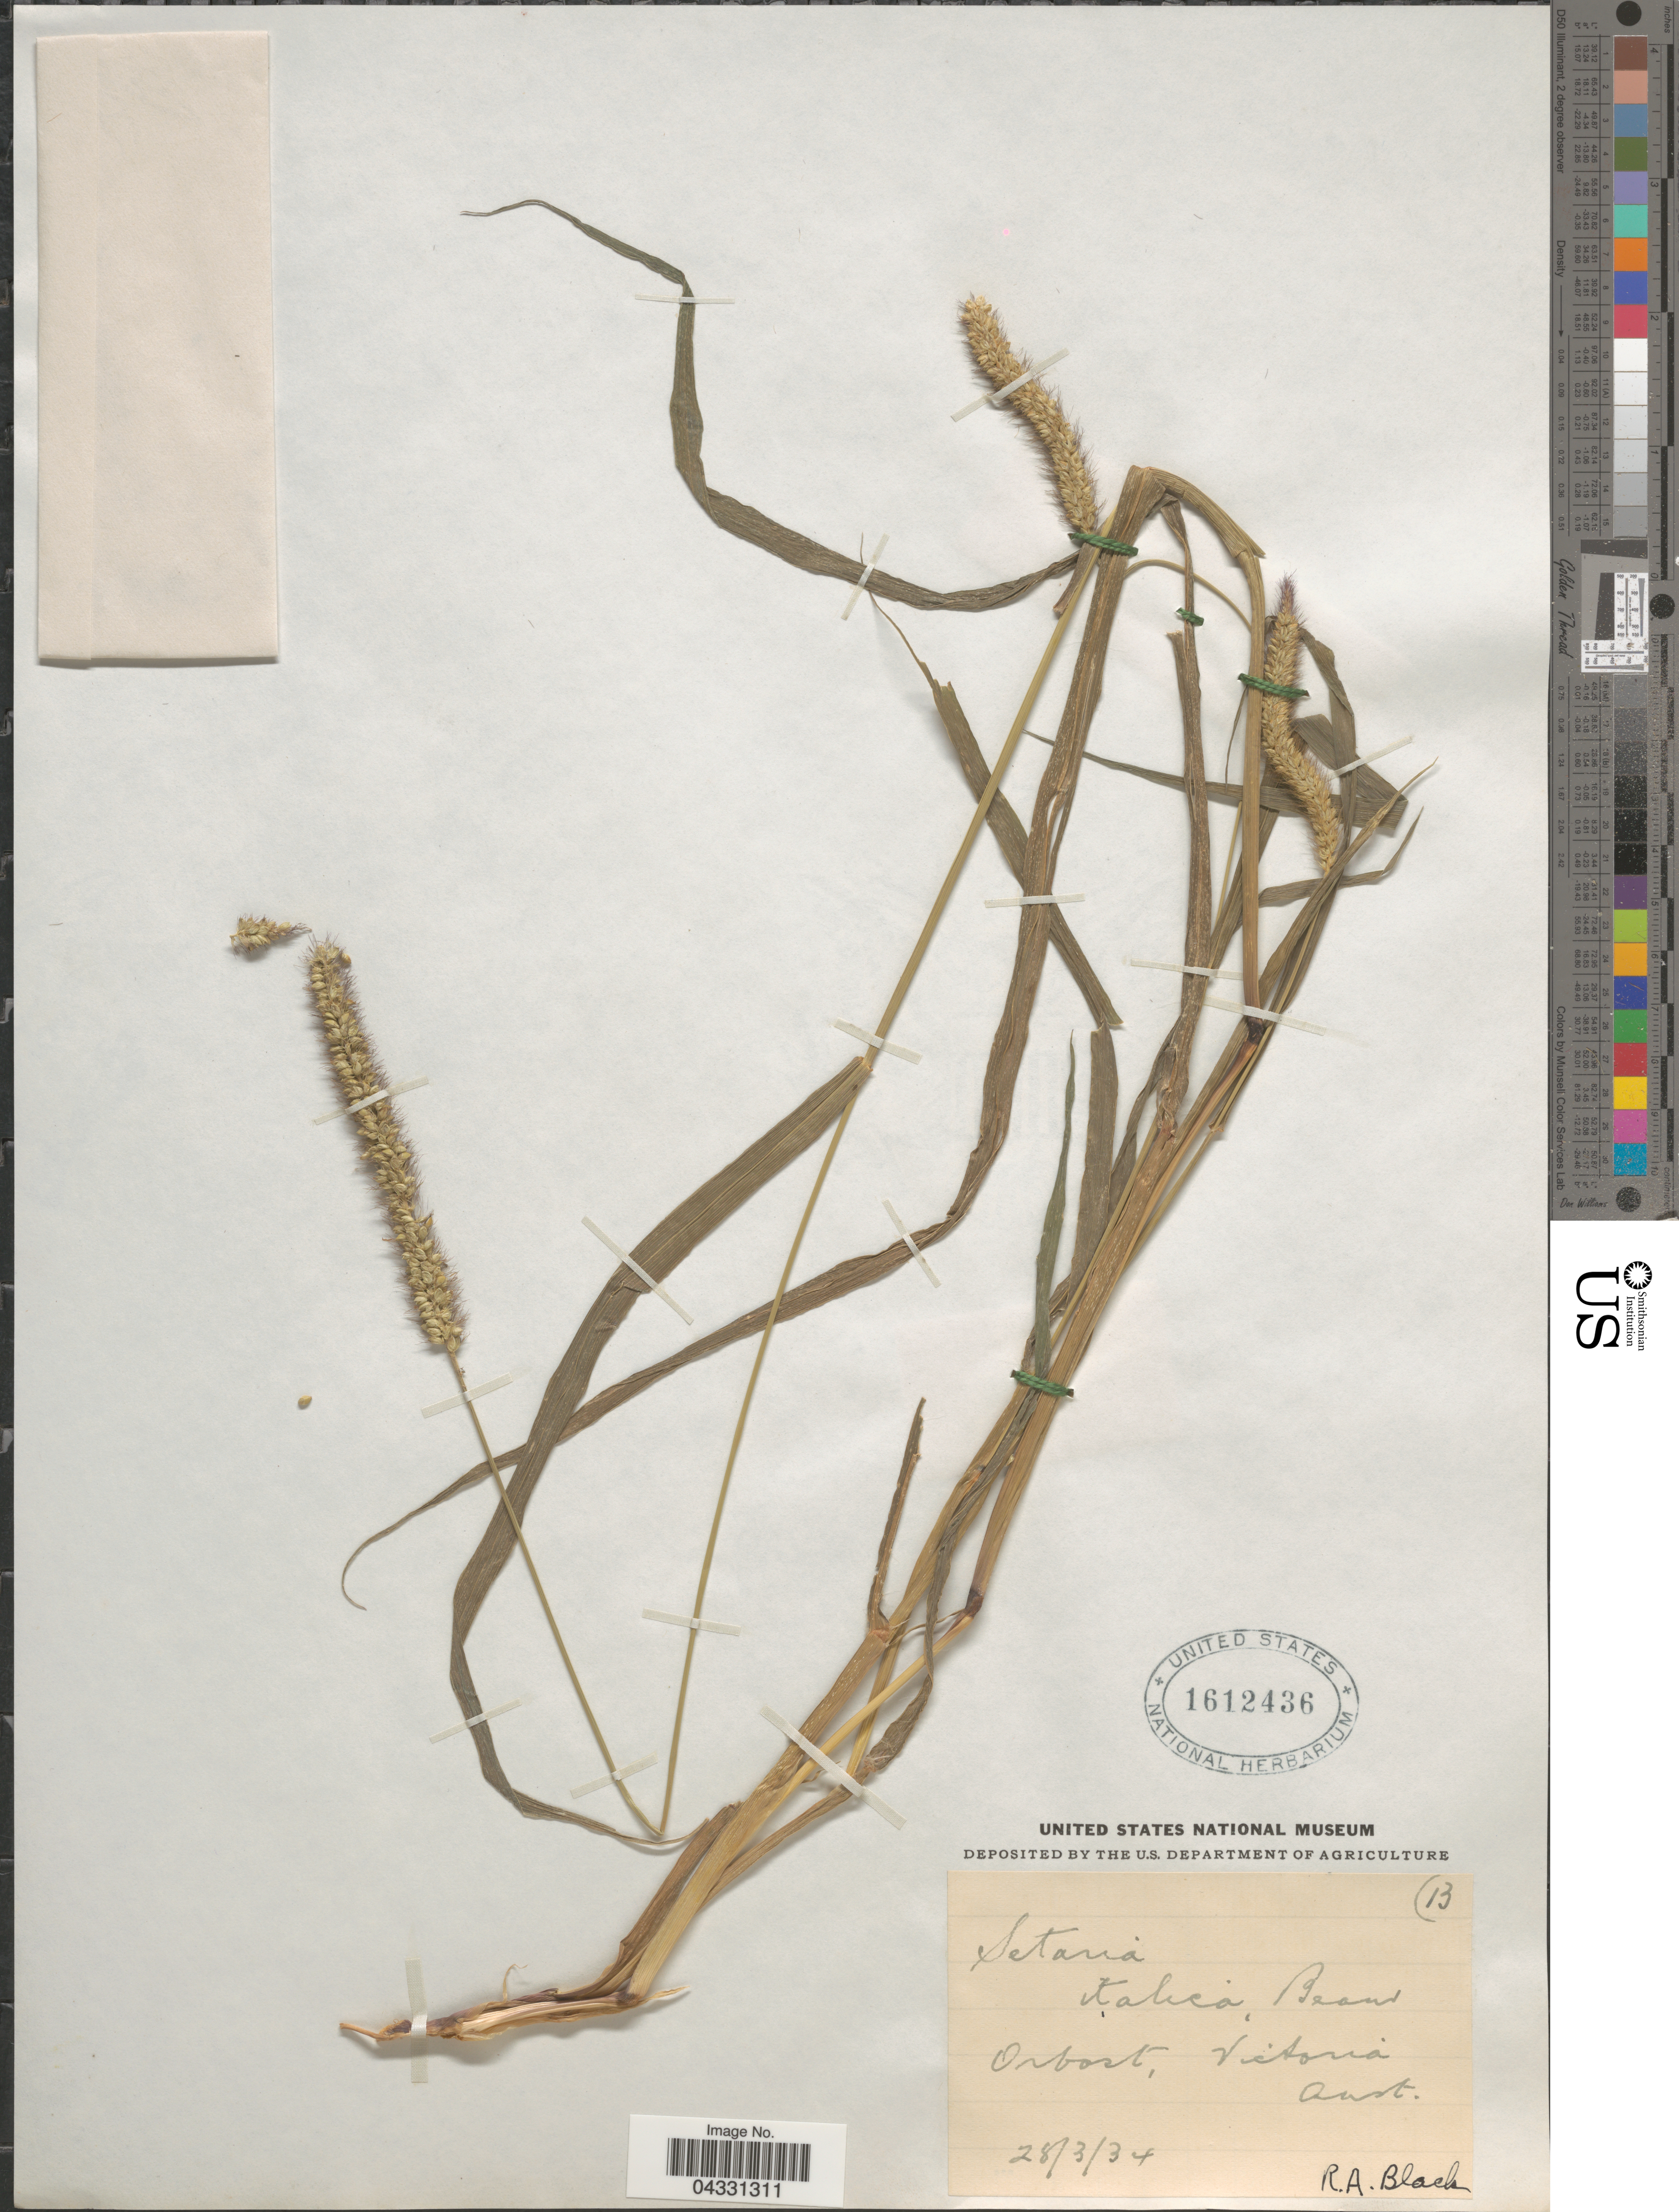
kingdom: Plantae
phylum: Tracheophyta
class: Liliopsida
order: Poales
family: Poaceae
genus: Setaria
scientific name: Setaria sp.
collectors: R. A. Black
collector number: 13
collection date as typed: Transcribed d/m/y: 28/3/34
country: Australia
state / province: Victoria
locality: Orbost, Victoria.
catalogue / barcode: US 1612436